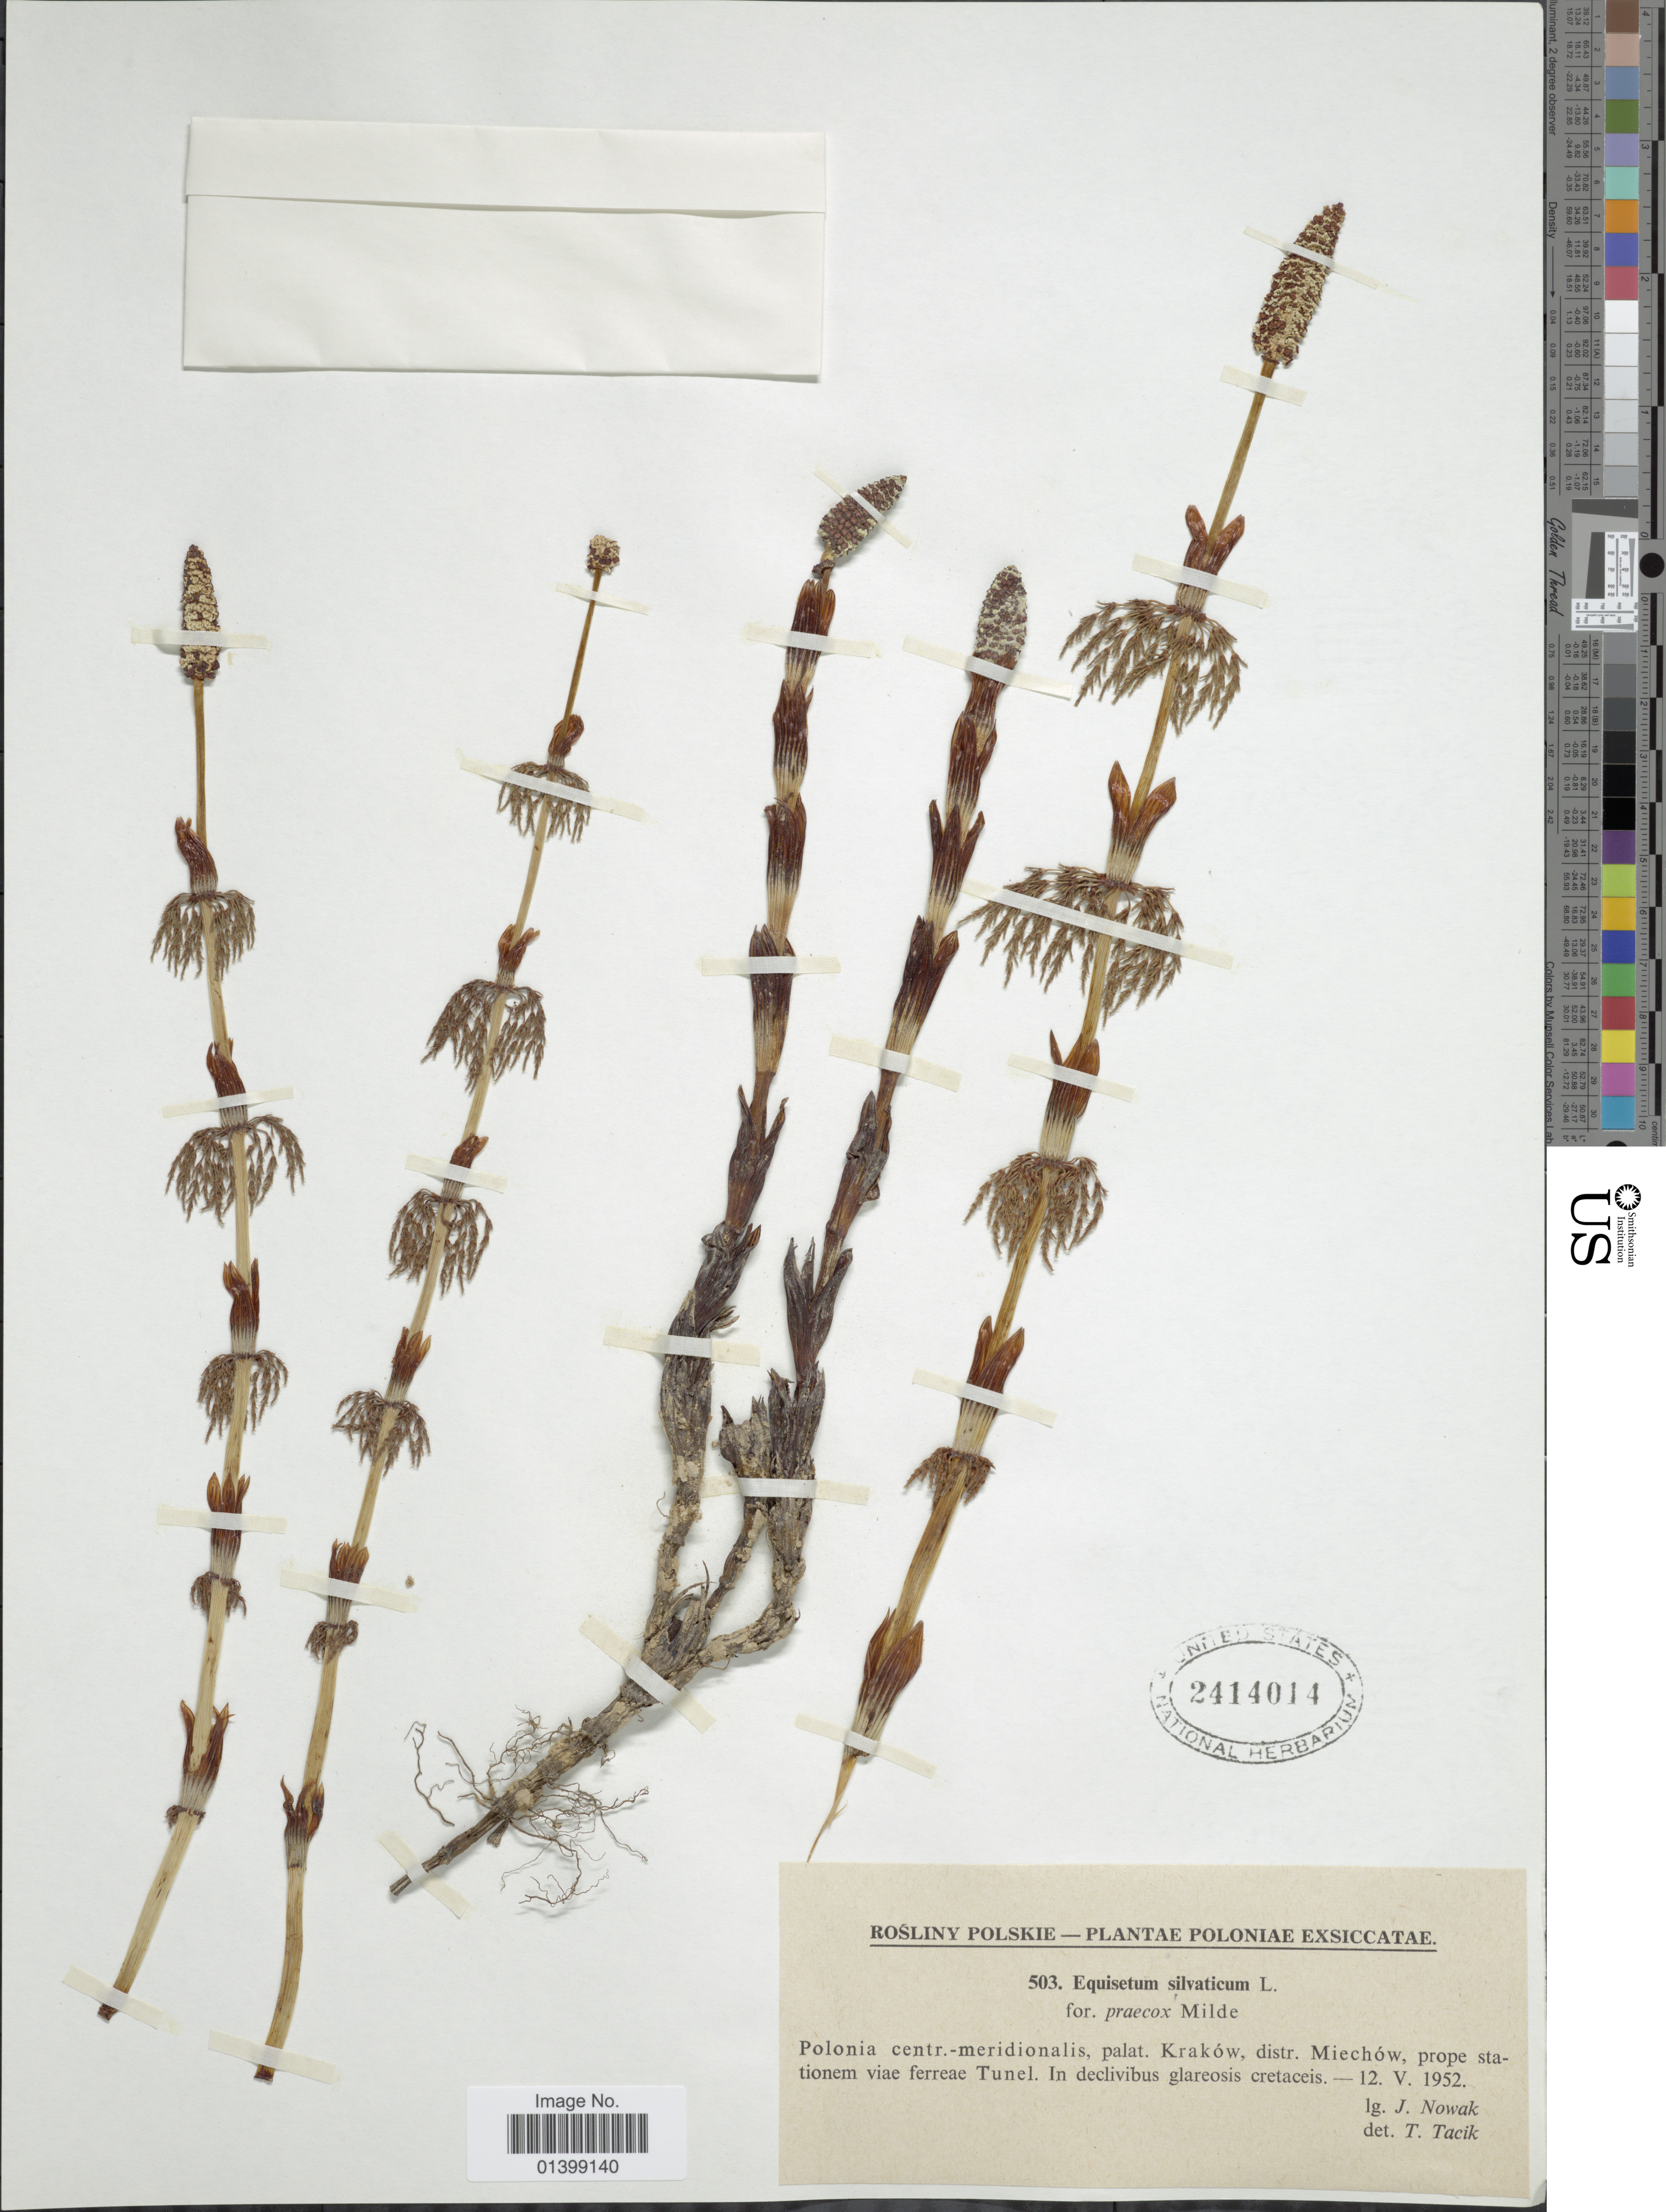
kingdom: Plantae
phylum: Tracheophyta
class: Polypodiopsida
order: Equisetales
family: Equisetaceae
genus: Equisetum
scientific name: Equisetum sylvaticum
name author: L.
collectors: J. Nowak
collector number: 503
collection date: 1952-05-12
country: Poland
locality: Polonia centr-meridionalis, palat. Kraków, distr Miechów, prope stationem viae ferreae Tunel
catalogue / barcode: US 2414014